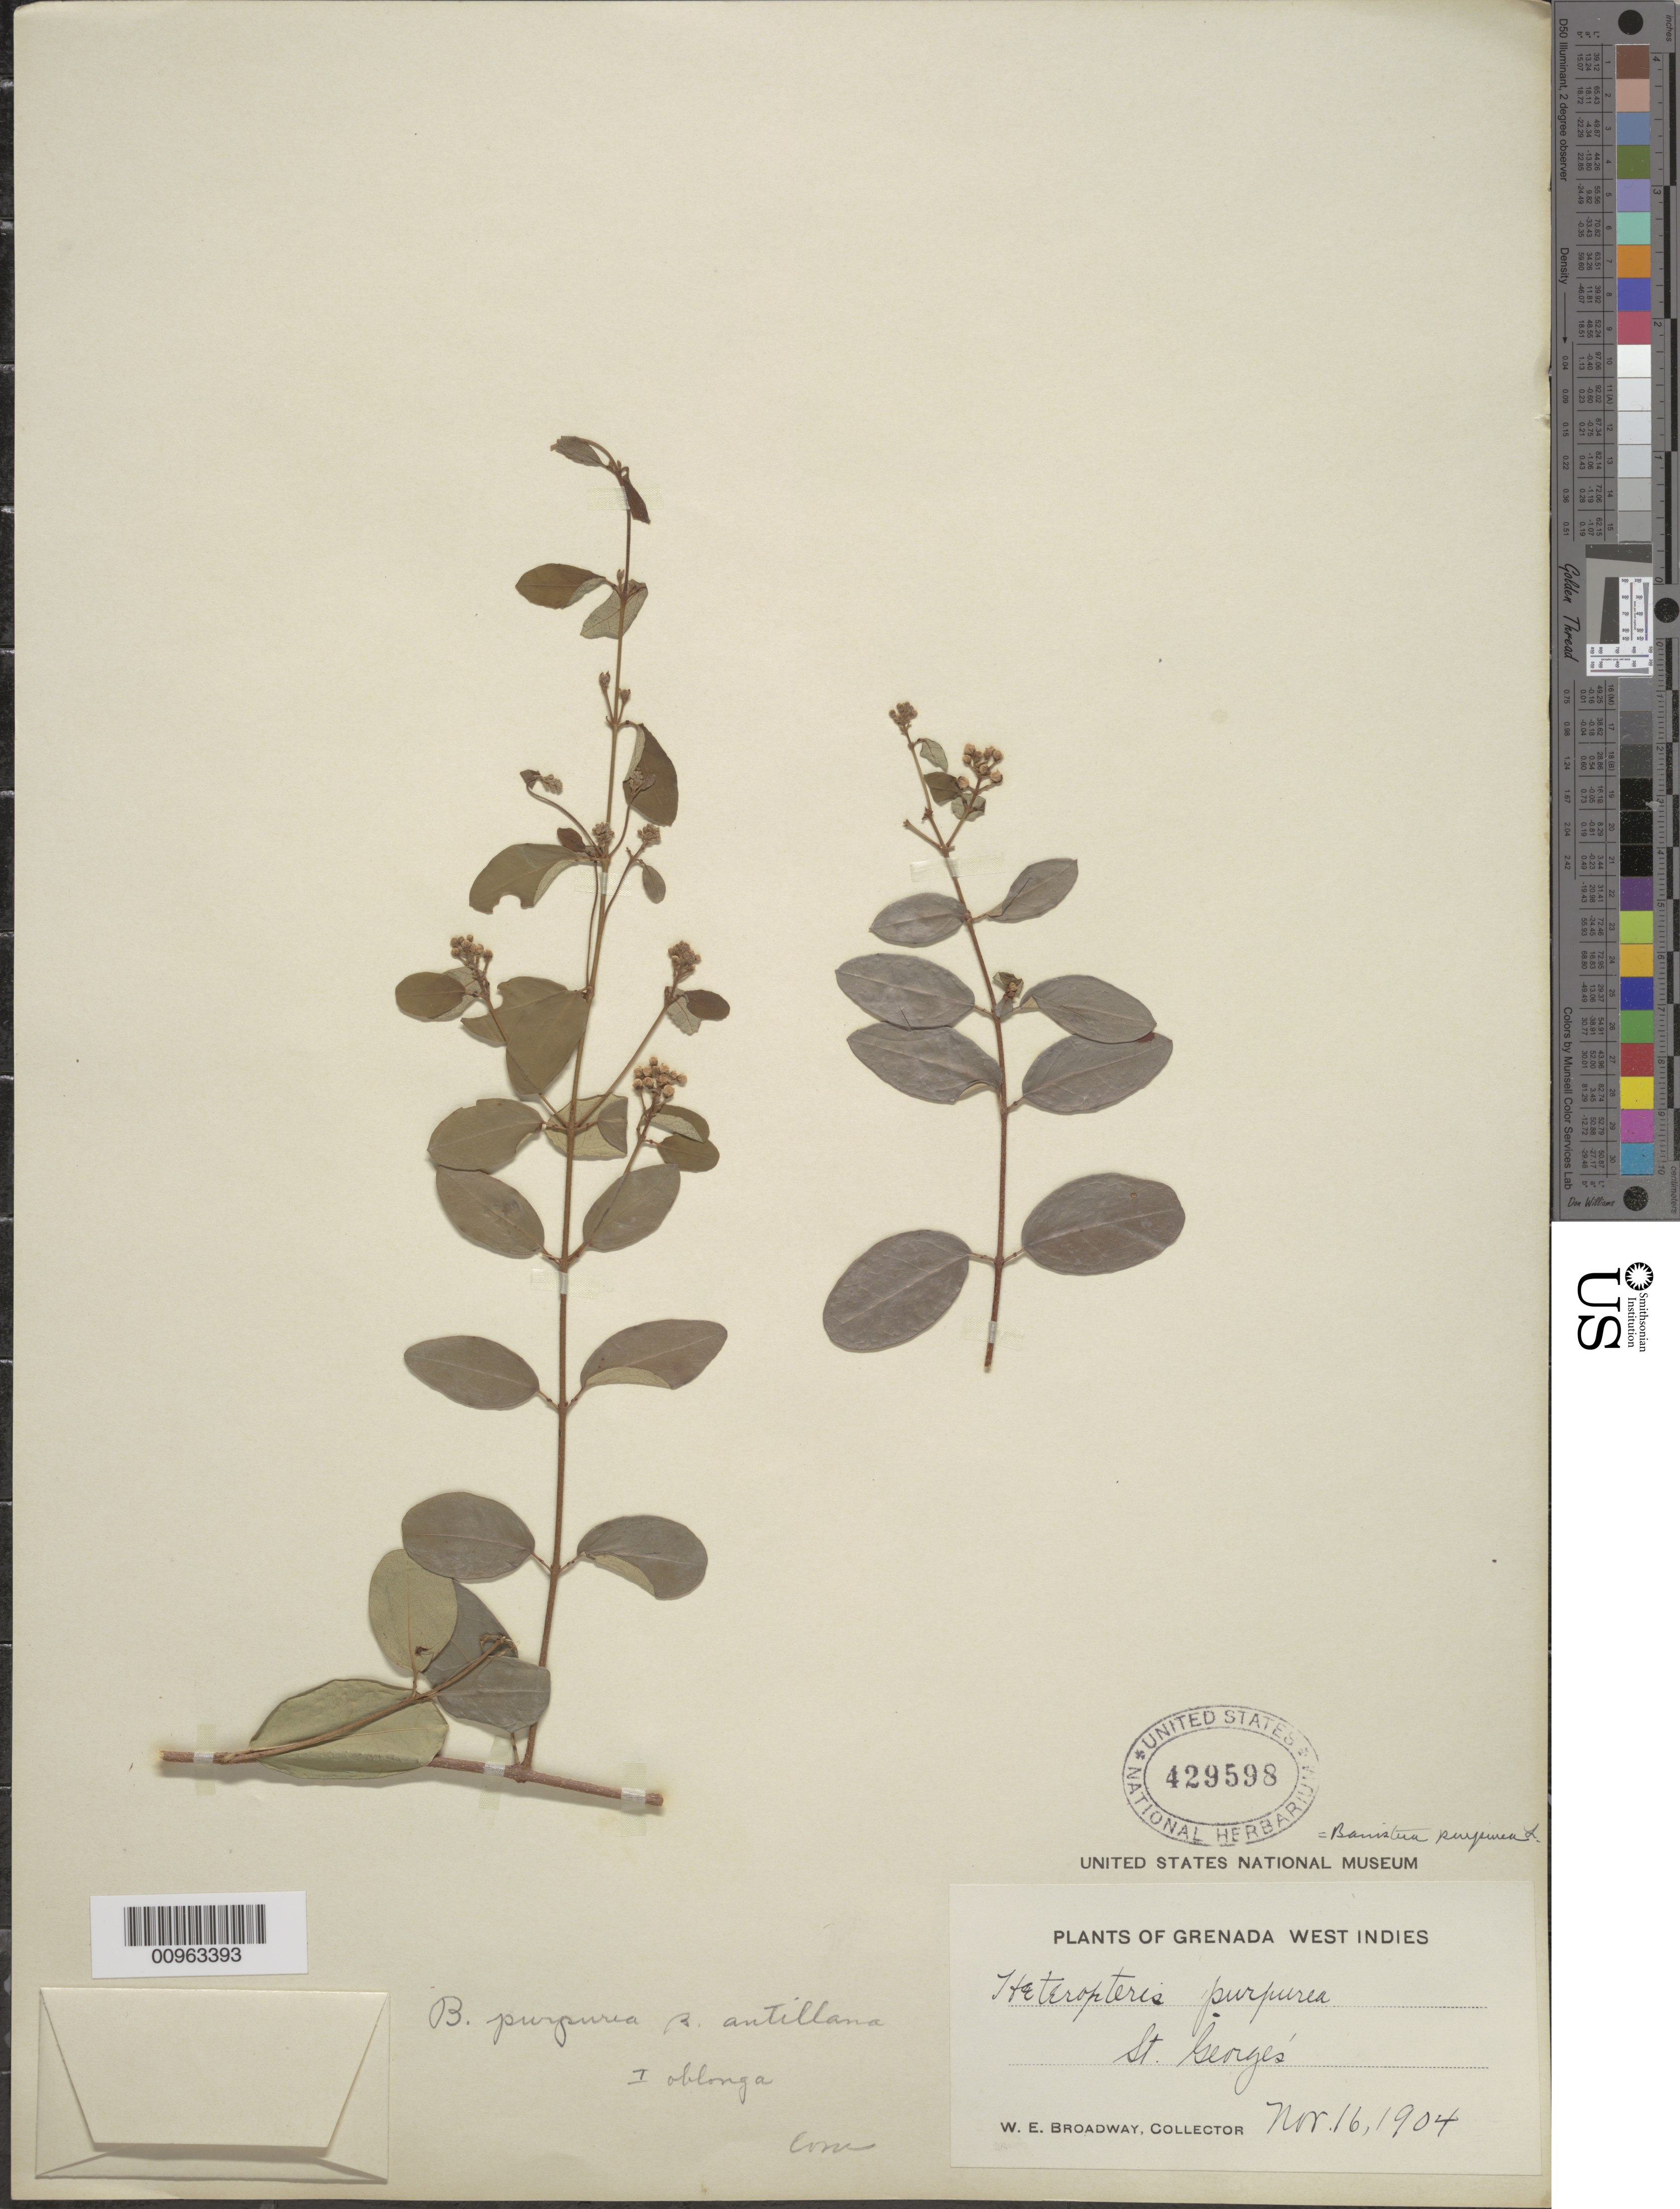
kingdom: Plantae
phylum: Tracheophyta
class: Magnoliopsida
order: Malpighiales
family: Malpighiaceae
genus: Heteropterys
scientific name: Heteropterys purpurea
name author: (L.) Kunth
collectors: W. E. Broadway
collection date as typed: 16 Nov 1904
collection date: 1904-11-16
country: Grenada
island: Grenada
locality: St. George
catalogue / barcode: US 426598